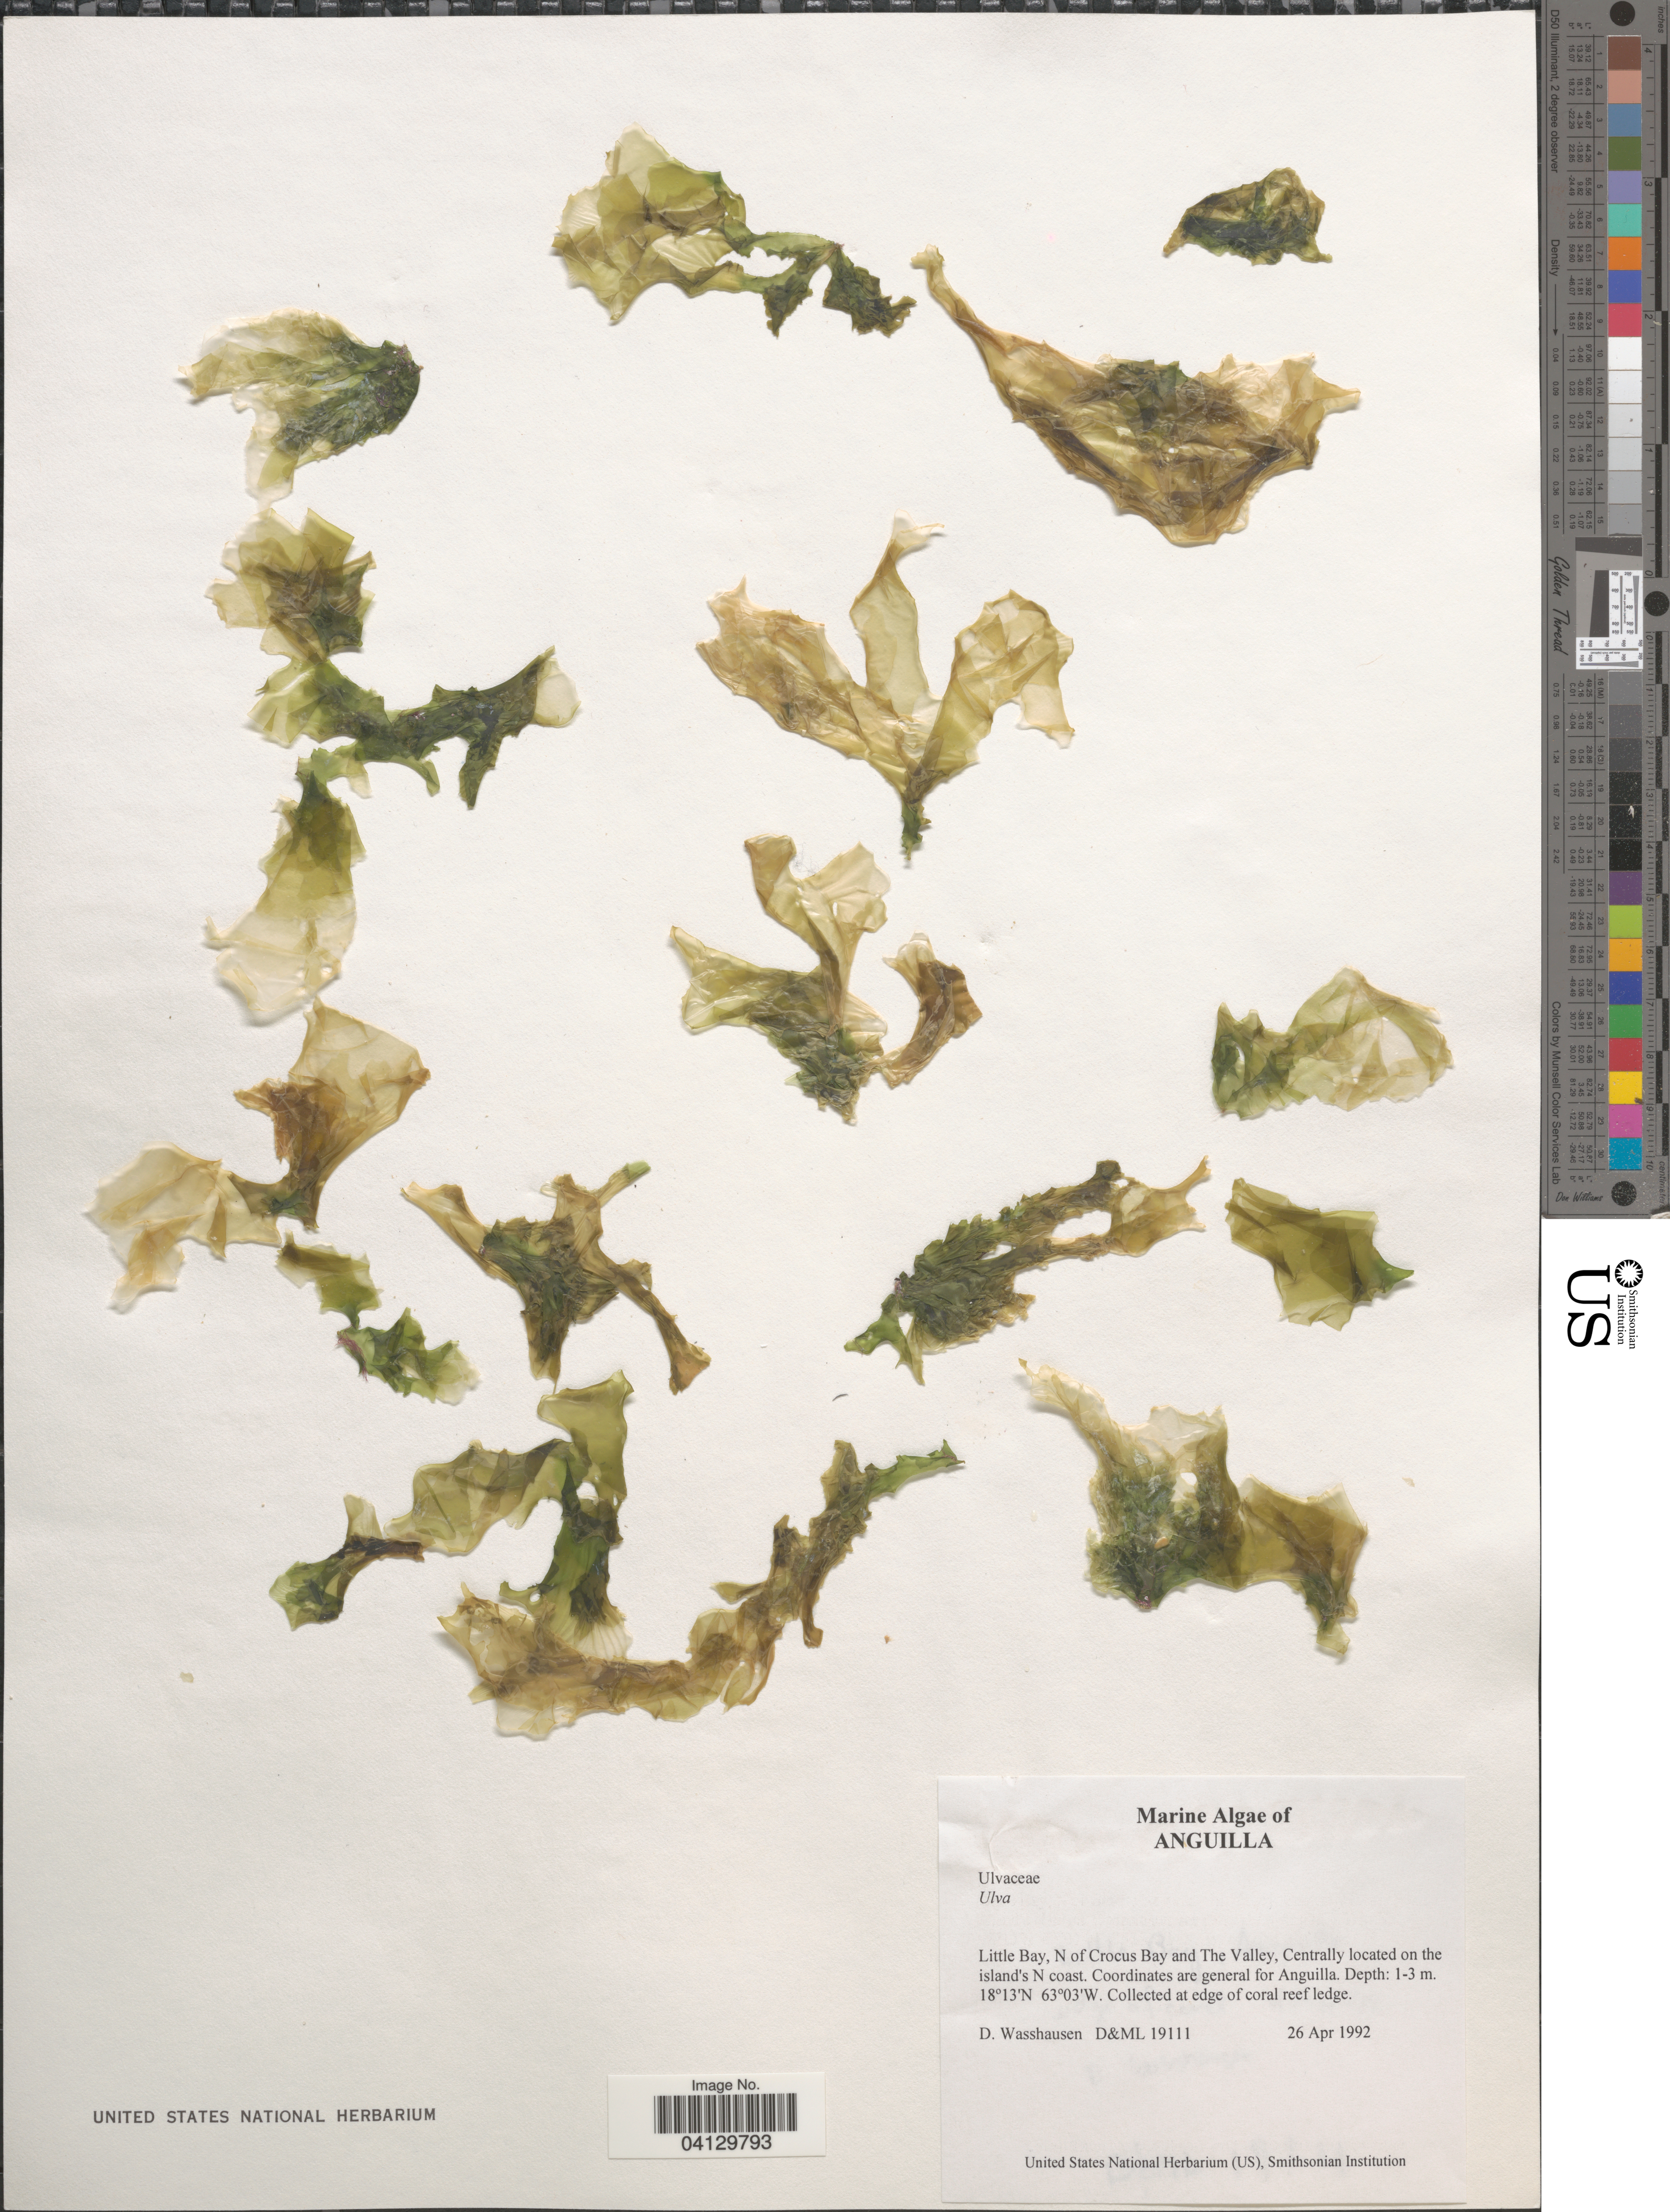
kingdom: Plantae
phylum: Chlorophyta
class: Ulvophyceae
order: Ulvales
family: Ulvaceae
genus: Ulva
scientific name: Ulva sp.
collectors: D. C. Wasshausen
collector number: D&ML19111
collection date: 1992-04-26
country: Anguilla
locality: Little Bay, N of Crocus Bay and The Valley, Centrally located on the island's N coast.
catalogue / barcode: US 329039